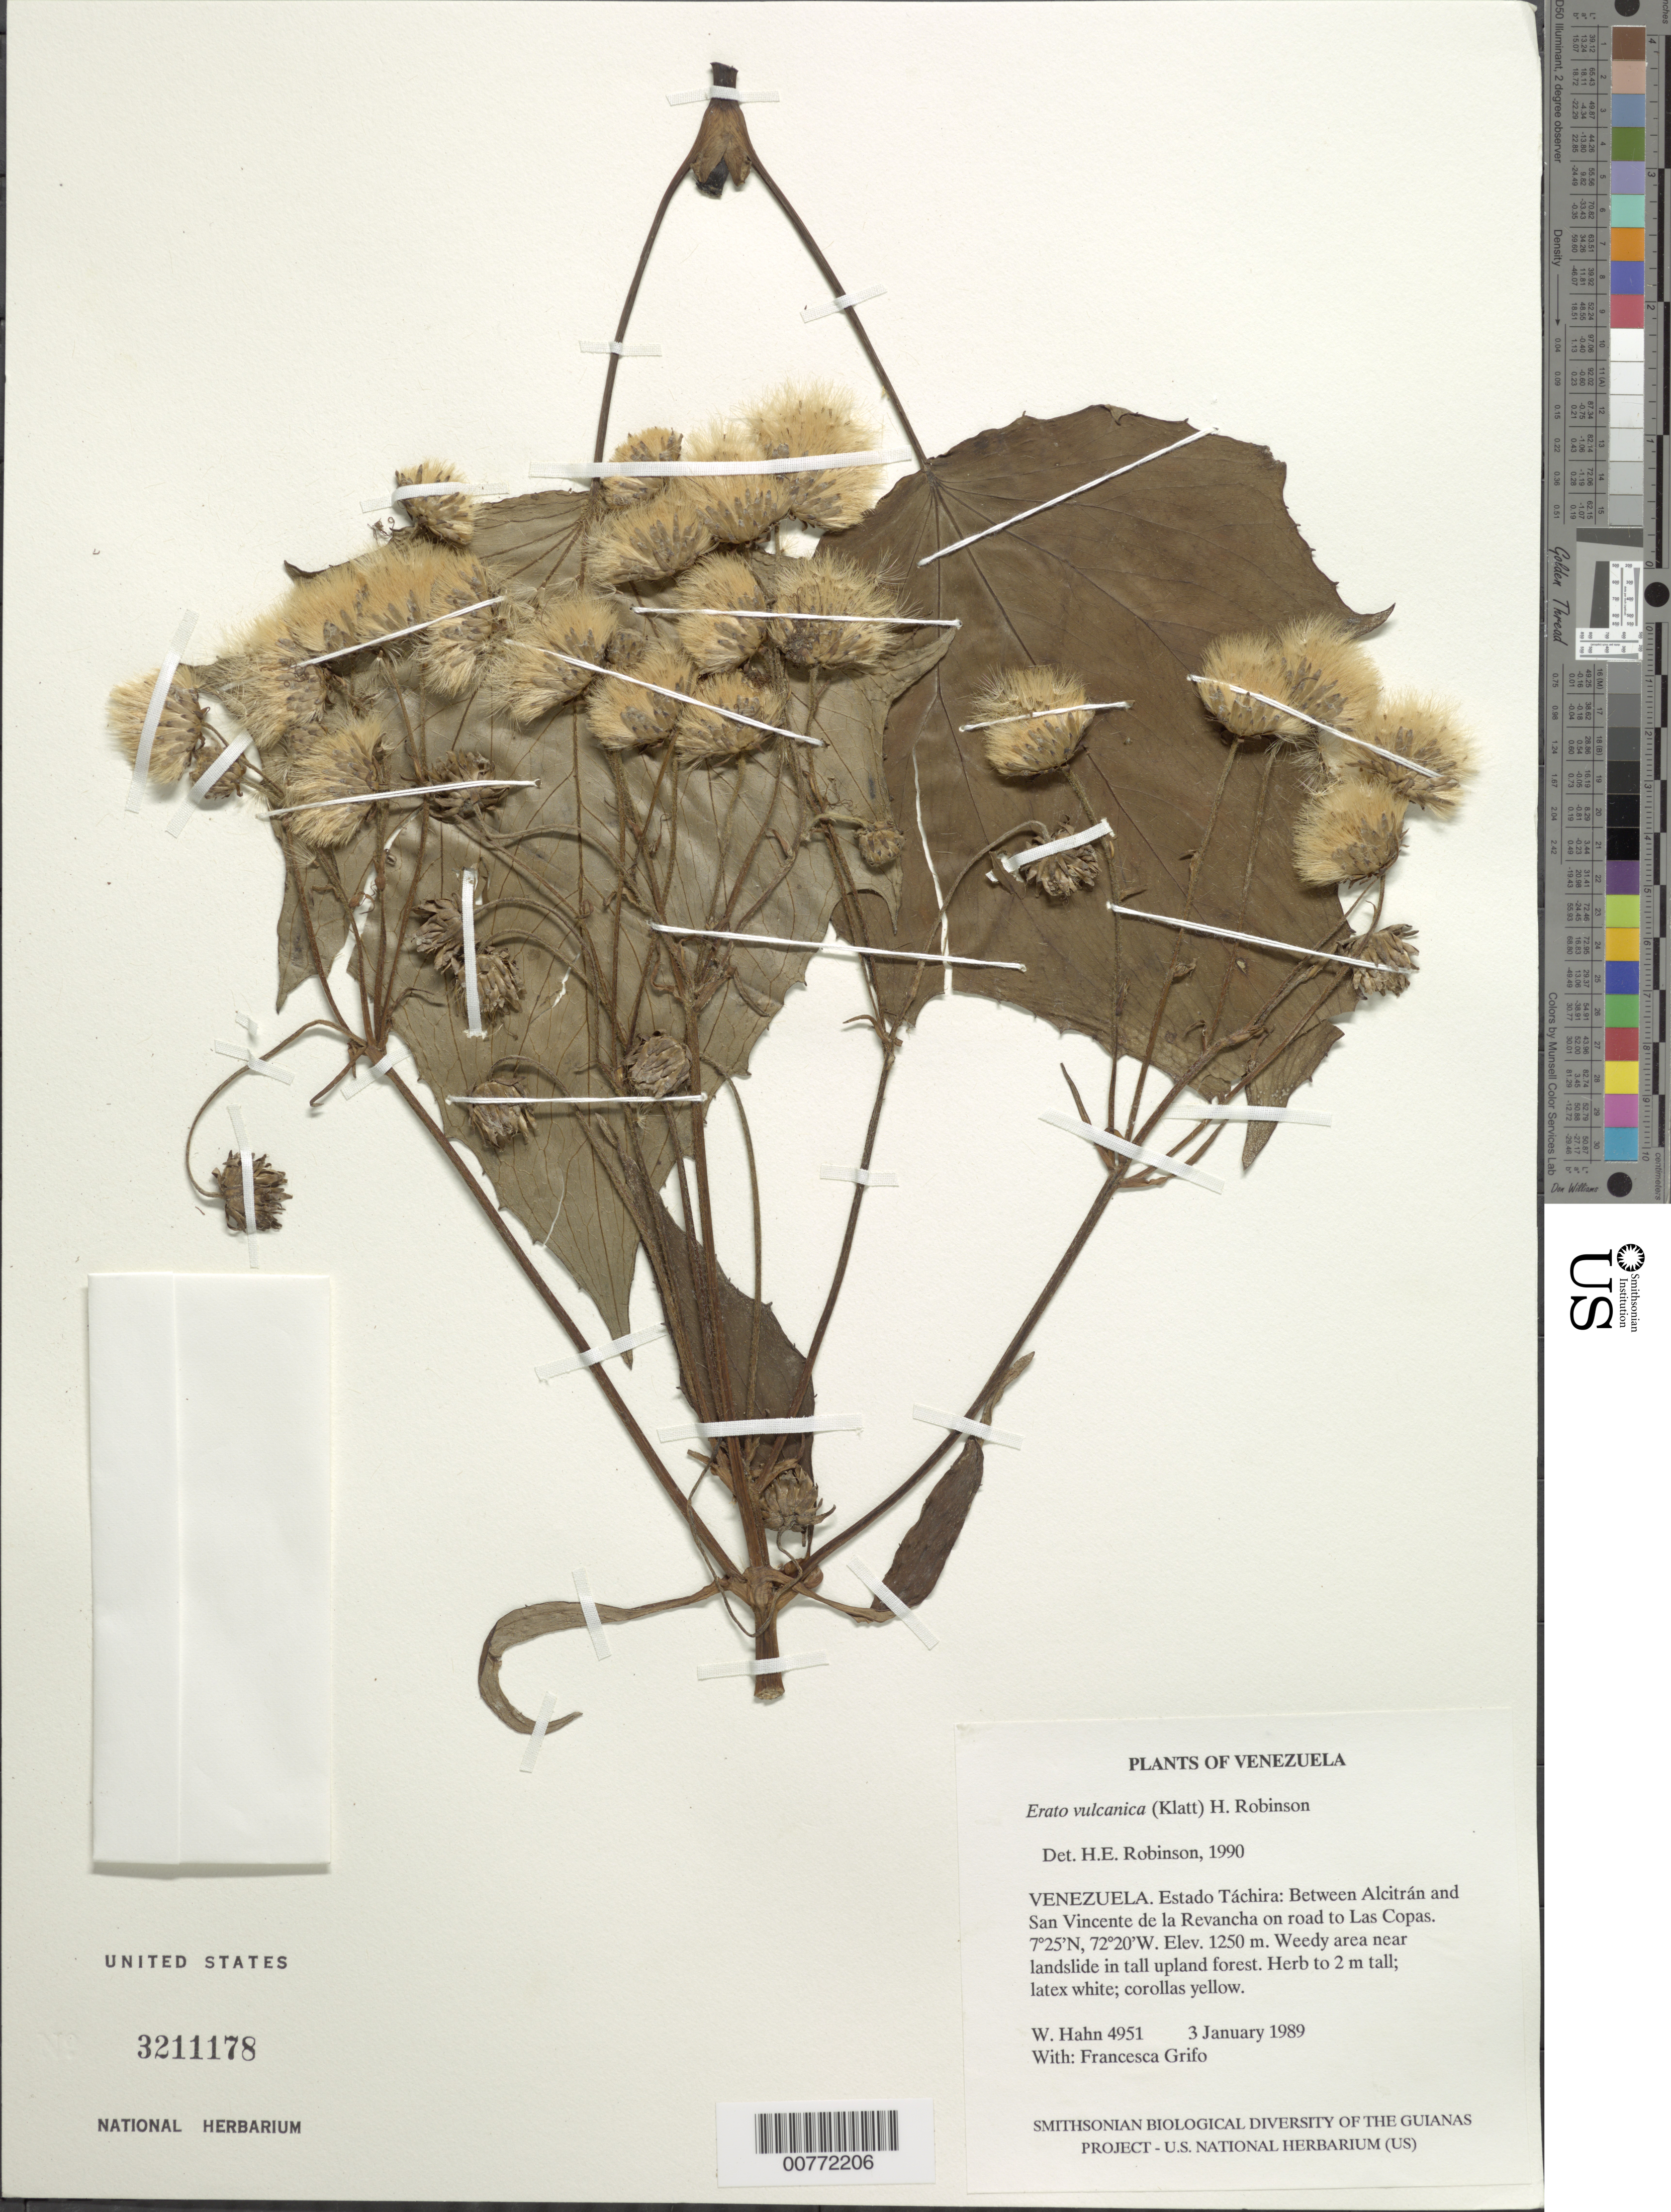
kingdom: Plantae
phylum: Tracheophyta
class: Magnoliopsida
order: Asterales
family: Asteraceae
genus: Erato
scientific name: Erato vulcanica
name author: (Klatt) H. Rob.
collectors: W. Hahn & F. Grifo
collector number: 4951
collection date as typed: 3 January 1989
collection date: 1989-01-03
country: Venezuela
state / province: Táchira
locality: Between Alcitrán and San Vincente de la Revancha on road to Las Copas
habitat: Weedy area near landslide in tall upland forest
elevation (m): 1250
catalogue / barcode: US 3211178